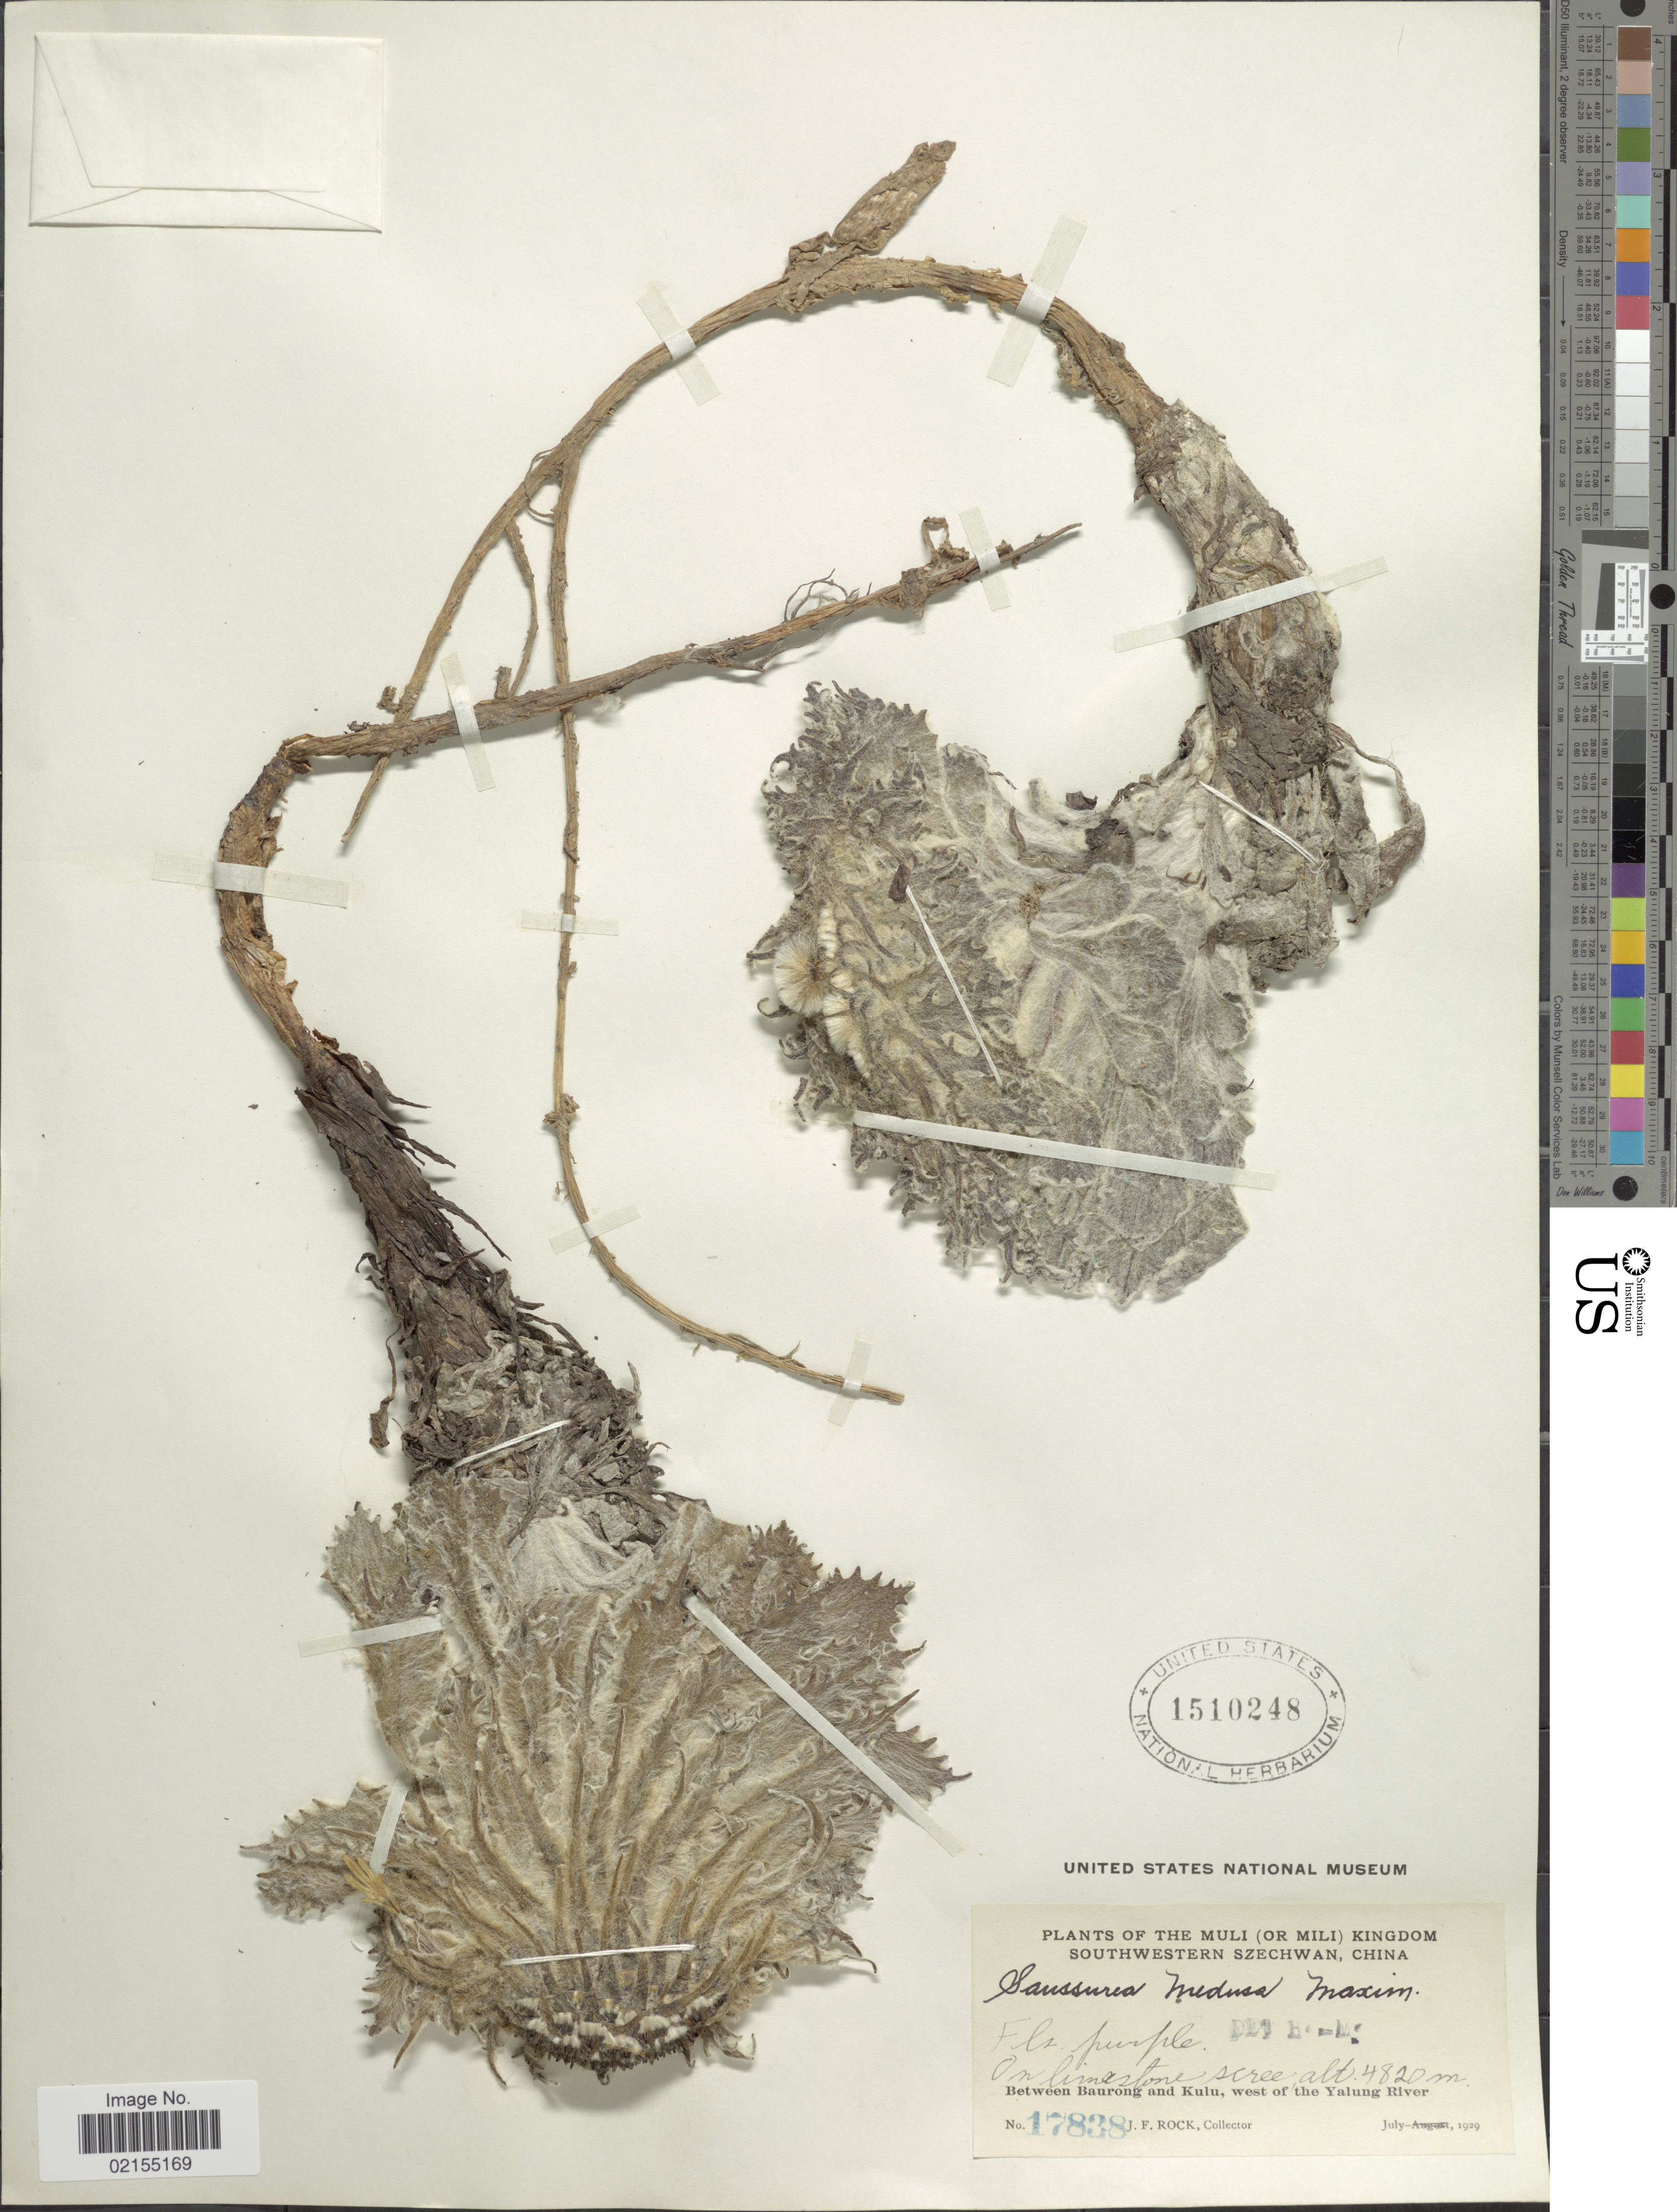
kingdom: Plantae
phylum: Tracheophyta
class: Magnoliopsida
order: Asterales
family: Asteraceae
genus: Saussurea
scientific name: Saussurea medusa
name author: Maxim.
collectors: J. Rock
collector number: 178368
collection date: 1929-07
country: China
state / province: Sichuan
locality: The Muli (Or Mili) Kingdom Southwestern Szechwan, China, Between Baurong and Kulu, west of the Yalung River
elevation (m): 4820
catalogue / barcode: US 1510248